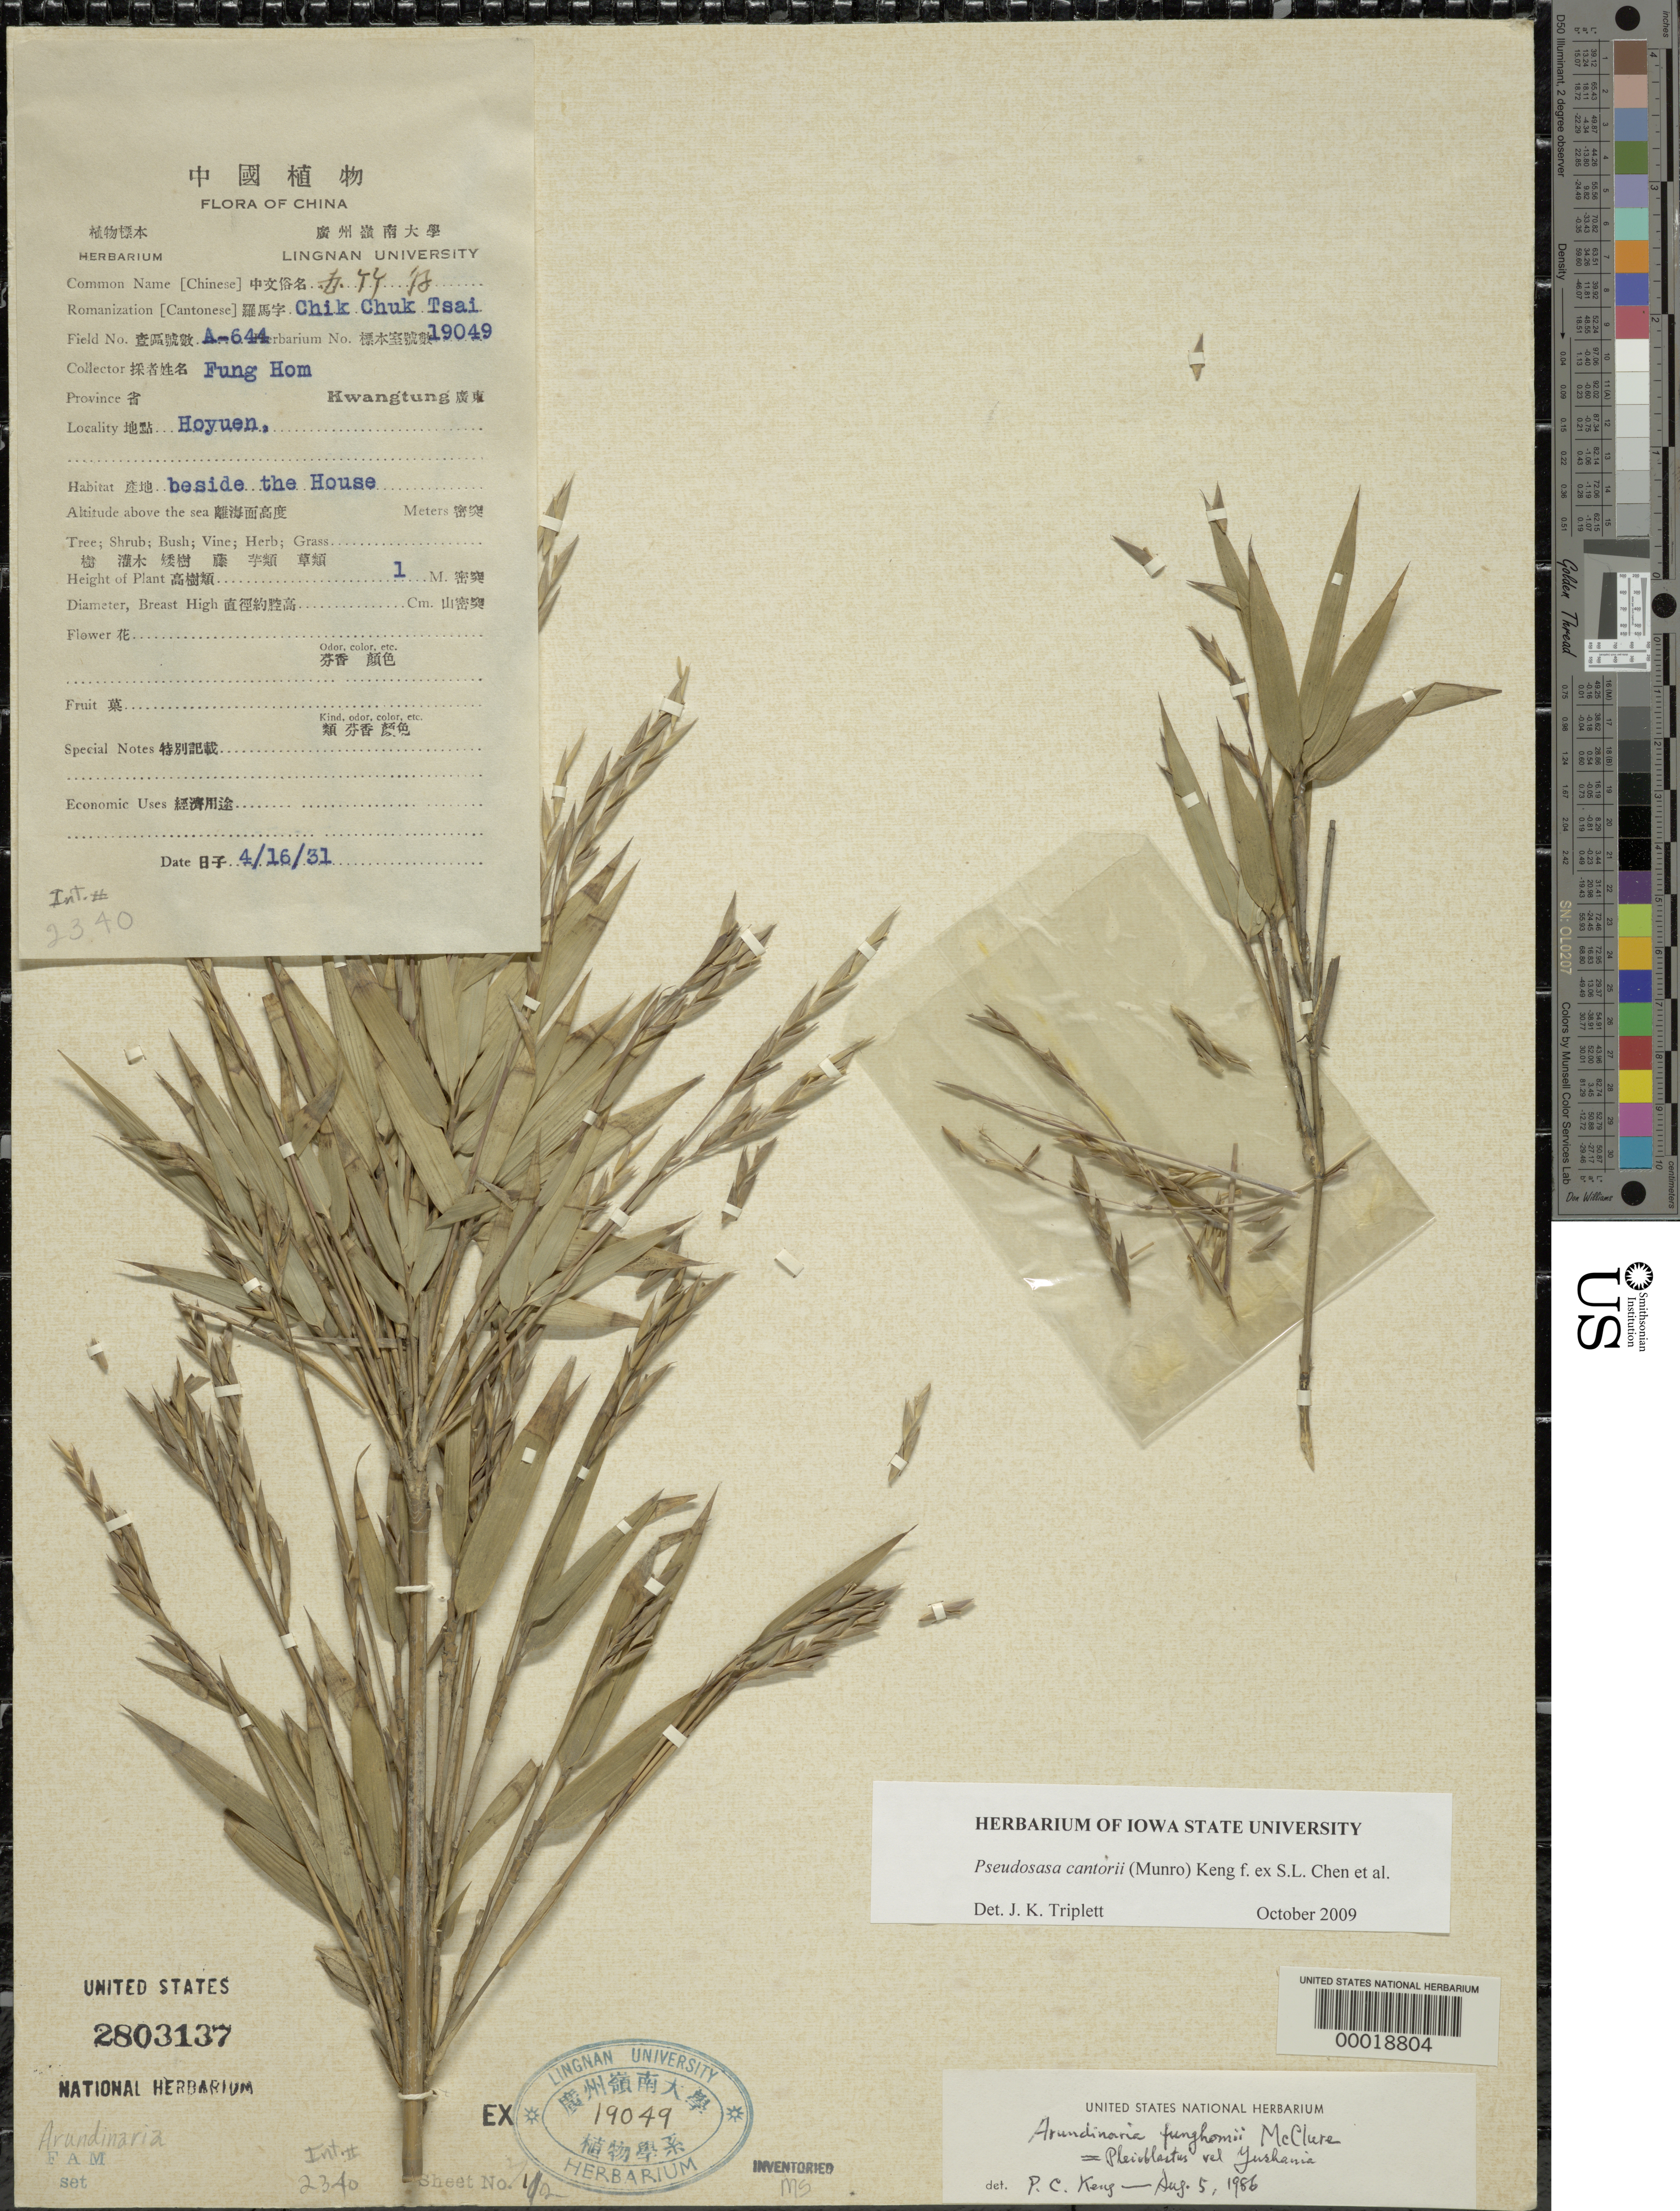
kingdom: Plantae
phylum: Tracheophyta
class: Liliopsida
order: Poales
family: Poaceae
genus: Pseudosasa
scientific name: Pseudosasa cantorii (Munro) Keng f. ex S.L. Chen et al.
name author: (Munro) Keng f. ex S.L. Chen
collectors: H. L. Fung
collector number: A-644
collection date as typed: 16 Apr 1931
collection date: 1931-04-16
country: China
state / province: Guangdong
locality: Hoyuen, beside the house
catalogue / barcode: US 2803137